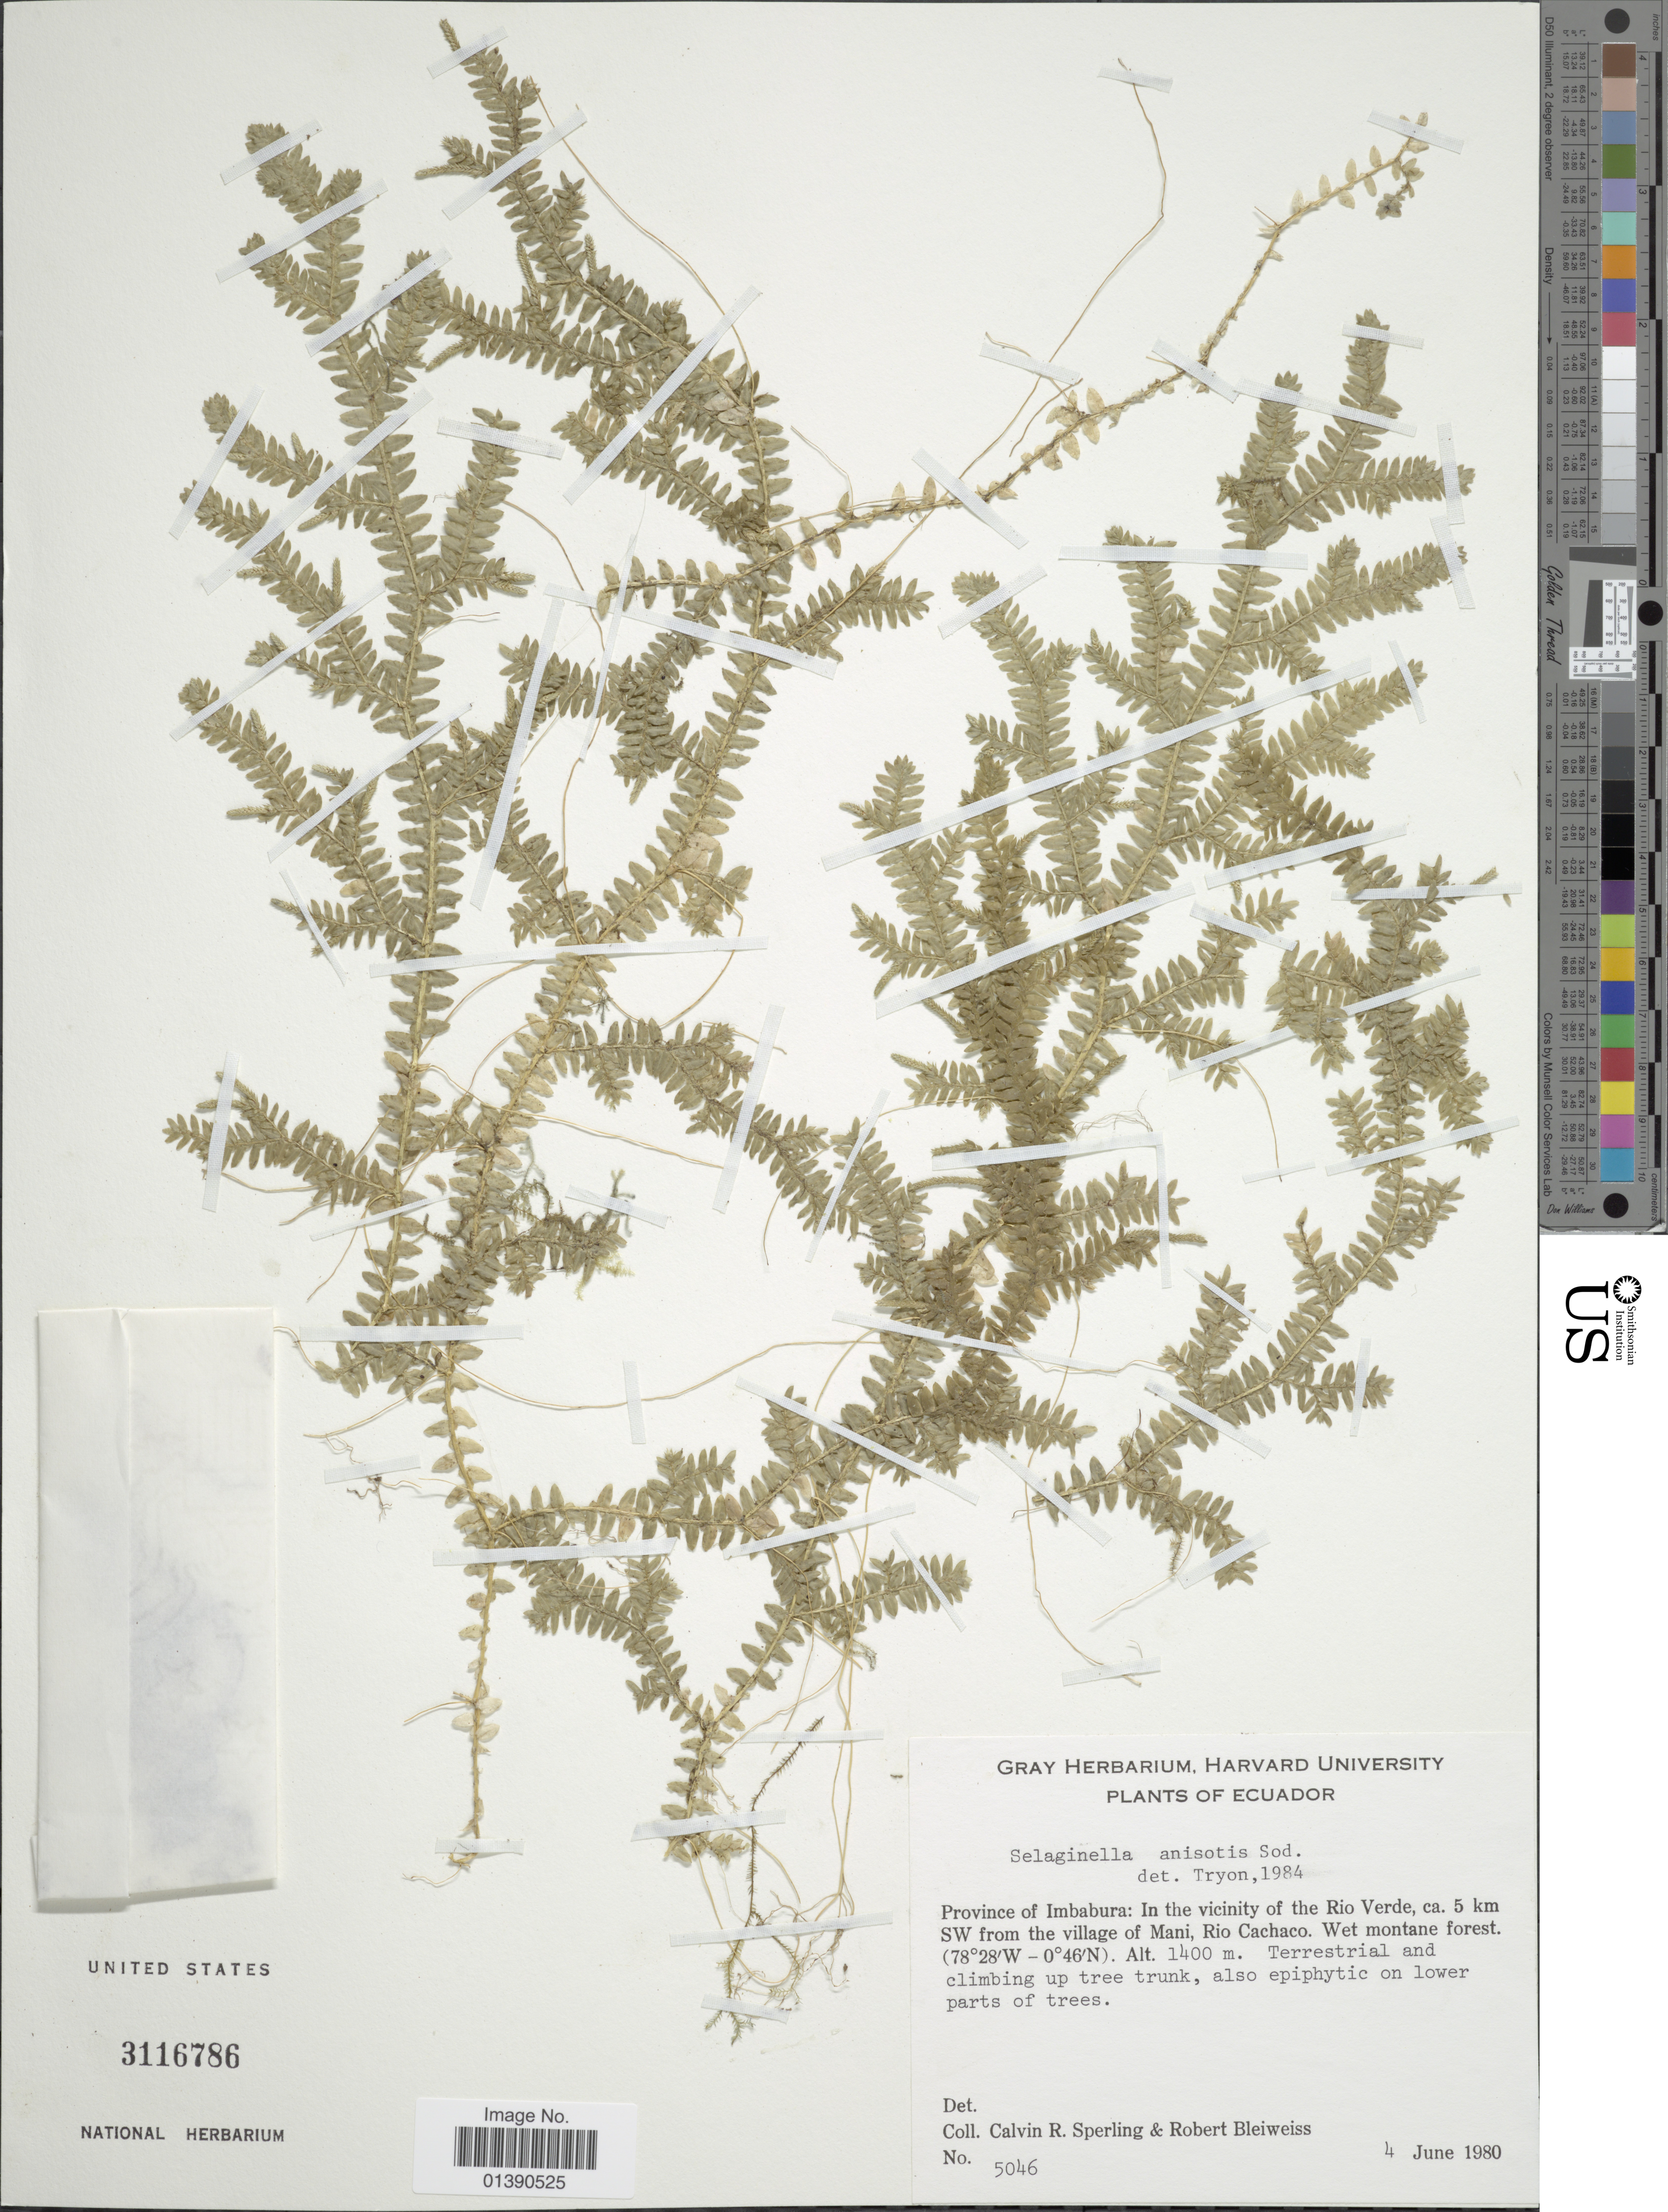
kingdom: Plantae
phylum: Tracheophyta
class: Lycopodiopsida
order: Selaginellales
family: Selaginellaceae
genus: Selaginella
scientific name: Selaginella diffusa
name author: (C. Presl) Spring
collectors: C. R. Sperling & R. Bleiweiss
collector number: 5046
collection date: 1980-06-04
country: Ecuador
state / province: Imbabura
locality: In the vicinity of the Rio Verde, ca 5 km SW from the village of Mani, Rio Cachaco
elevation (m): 1400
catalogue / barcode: US 3116786